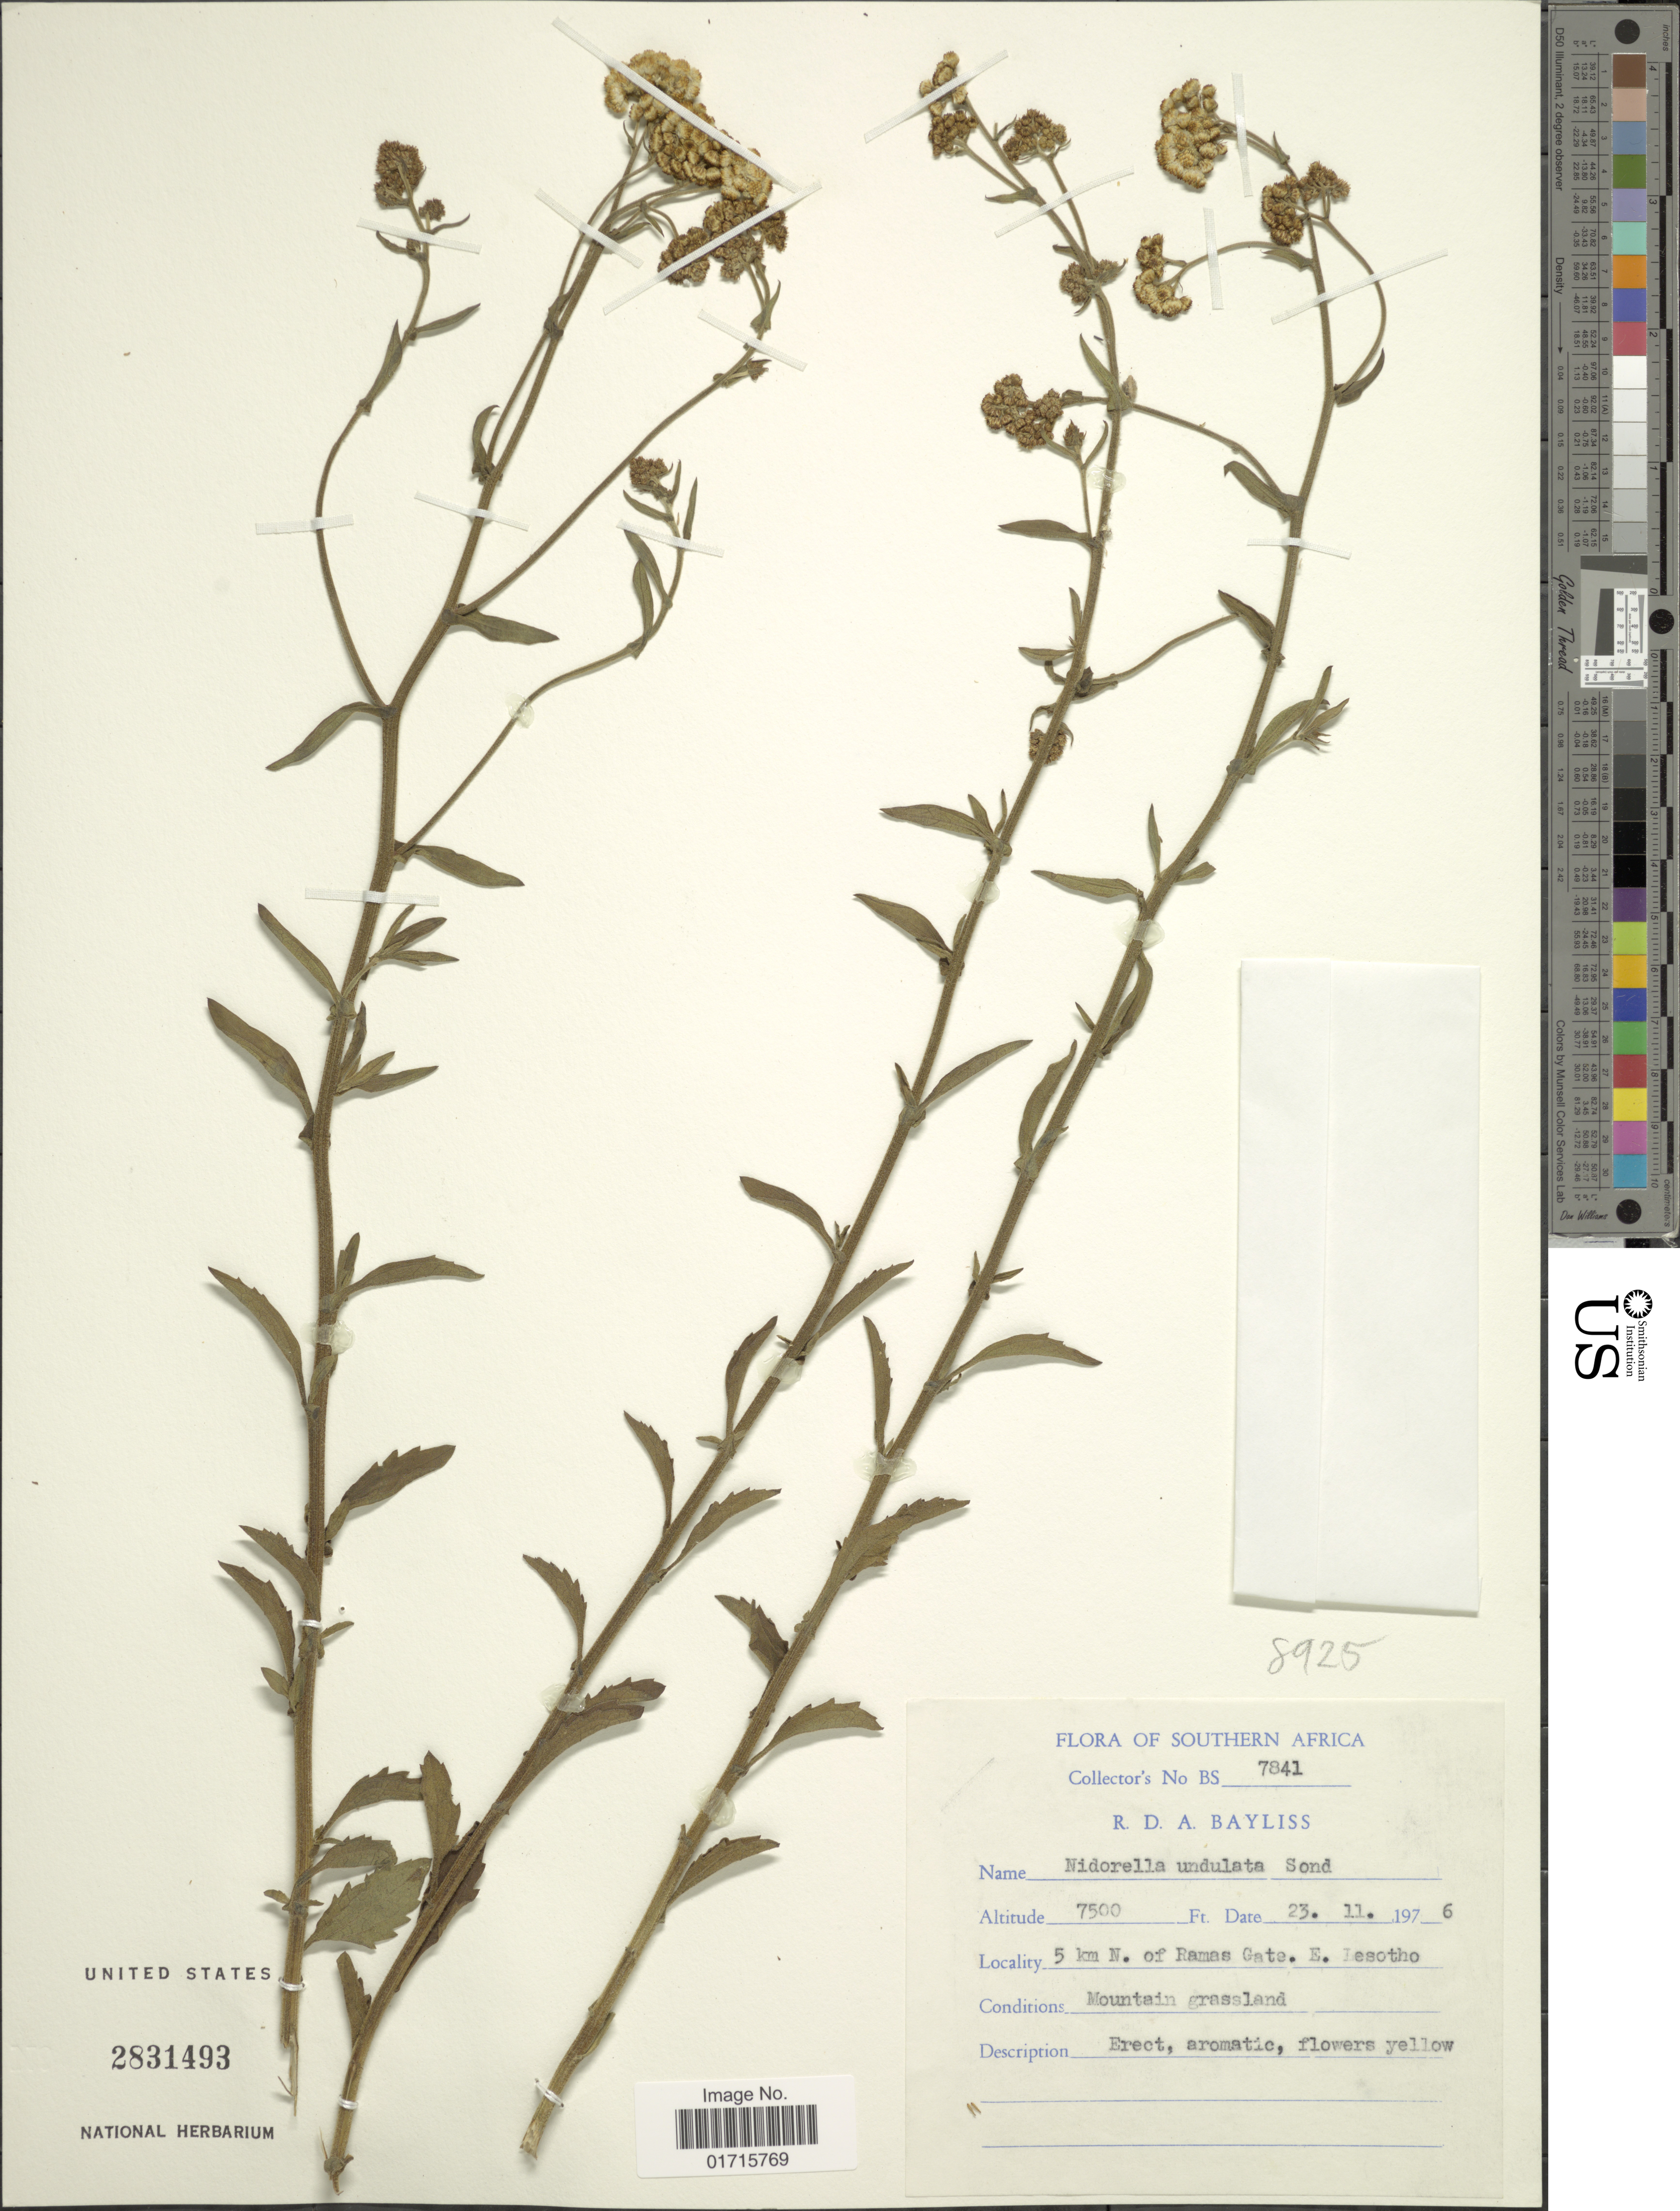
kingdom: Plantae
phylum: Tracheophyta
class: Magnoliopsida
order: Asterales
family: Asteraceae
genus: Nidorella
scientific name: Nidorella undulata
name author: (Thunb.) Sond. ex Harv.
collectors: R. Bayliss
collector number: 7841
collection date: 1976-11-23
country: South Africa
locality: Southern Africa. 5 km N, of Ramas Gate, E. Lesotho. Mountain grassland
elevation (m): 2286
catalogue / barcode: US 2831493